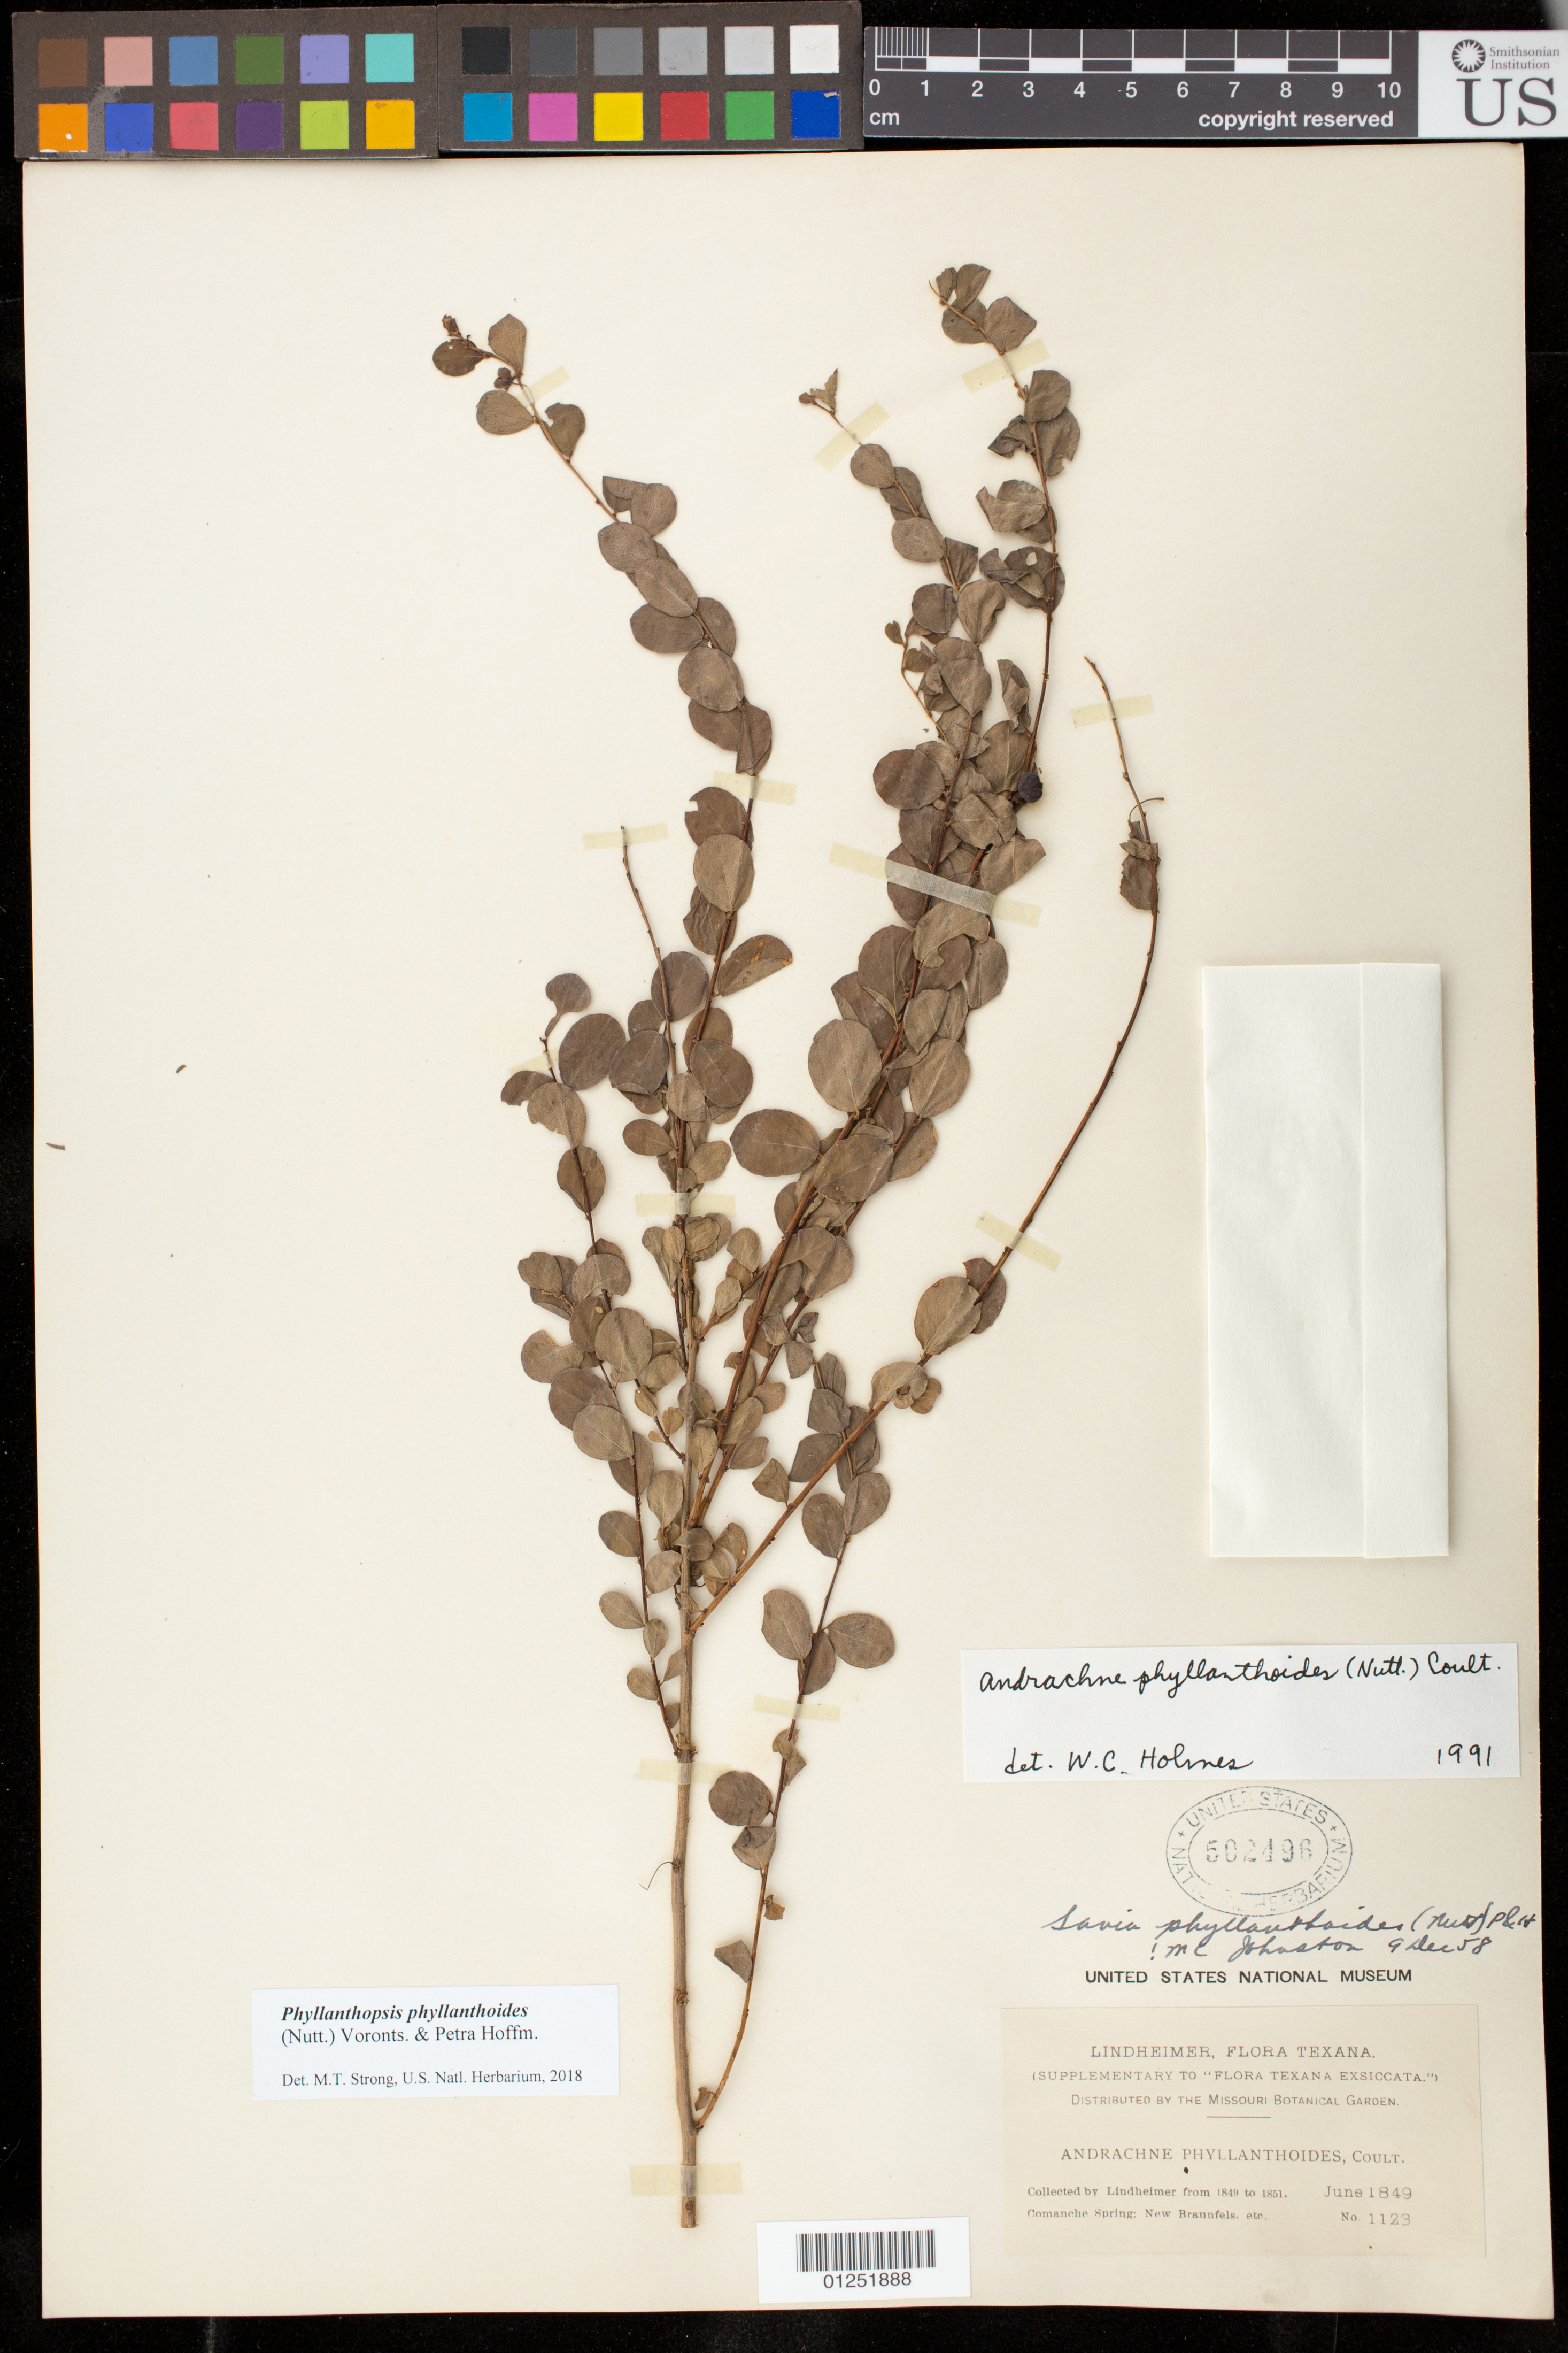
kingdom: Plantae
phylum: Tracheophyta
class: Magnoliopsida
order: Malpighiales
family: Phyllanthaceae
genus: Phyllanthopsis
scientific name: Phyllanthopsis phyllanthoides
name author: (Nutt.) Voronts. & Petra Hoffm.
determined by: Strong, M. T., (US), Smithsonian Institution - National Museum of Natural History (UNITED STATES)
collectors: F. J. Lindheimer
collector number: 1123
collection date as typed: Jun 1849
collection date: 1849-06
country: United States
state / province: Texas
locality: Comanche Springs. New Braunfels.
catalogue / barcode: US 502496